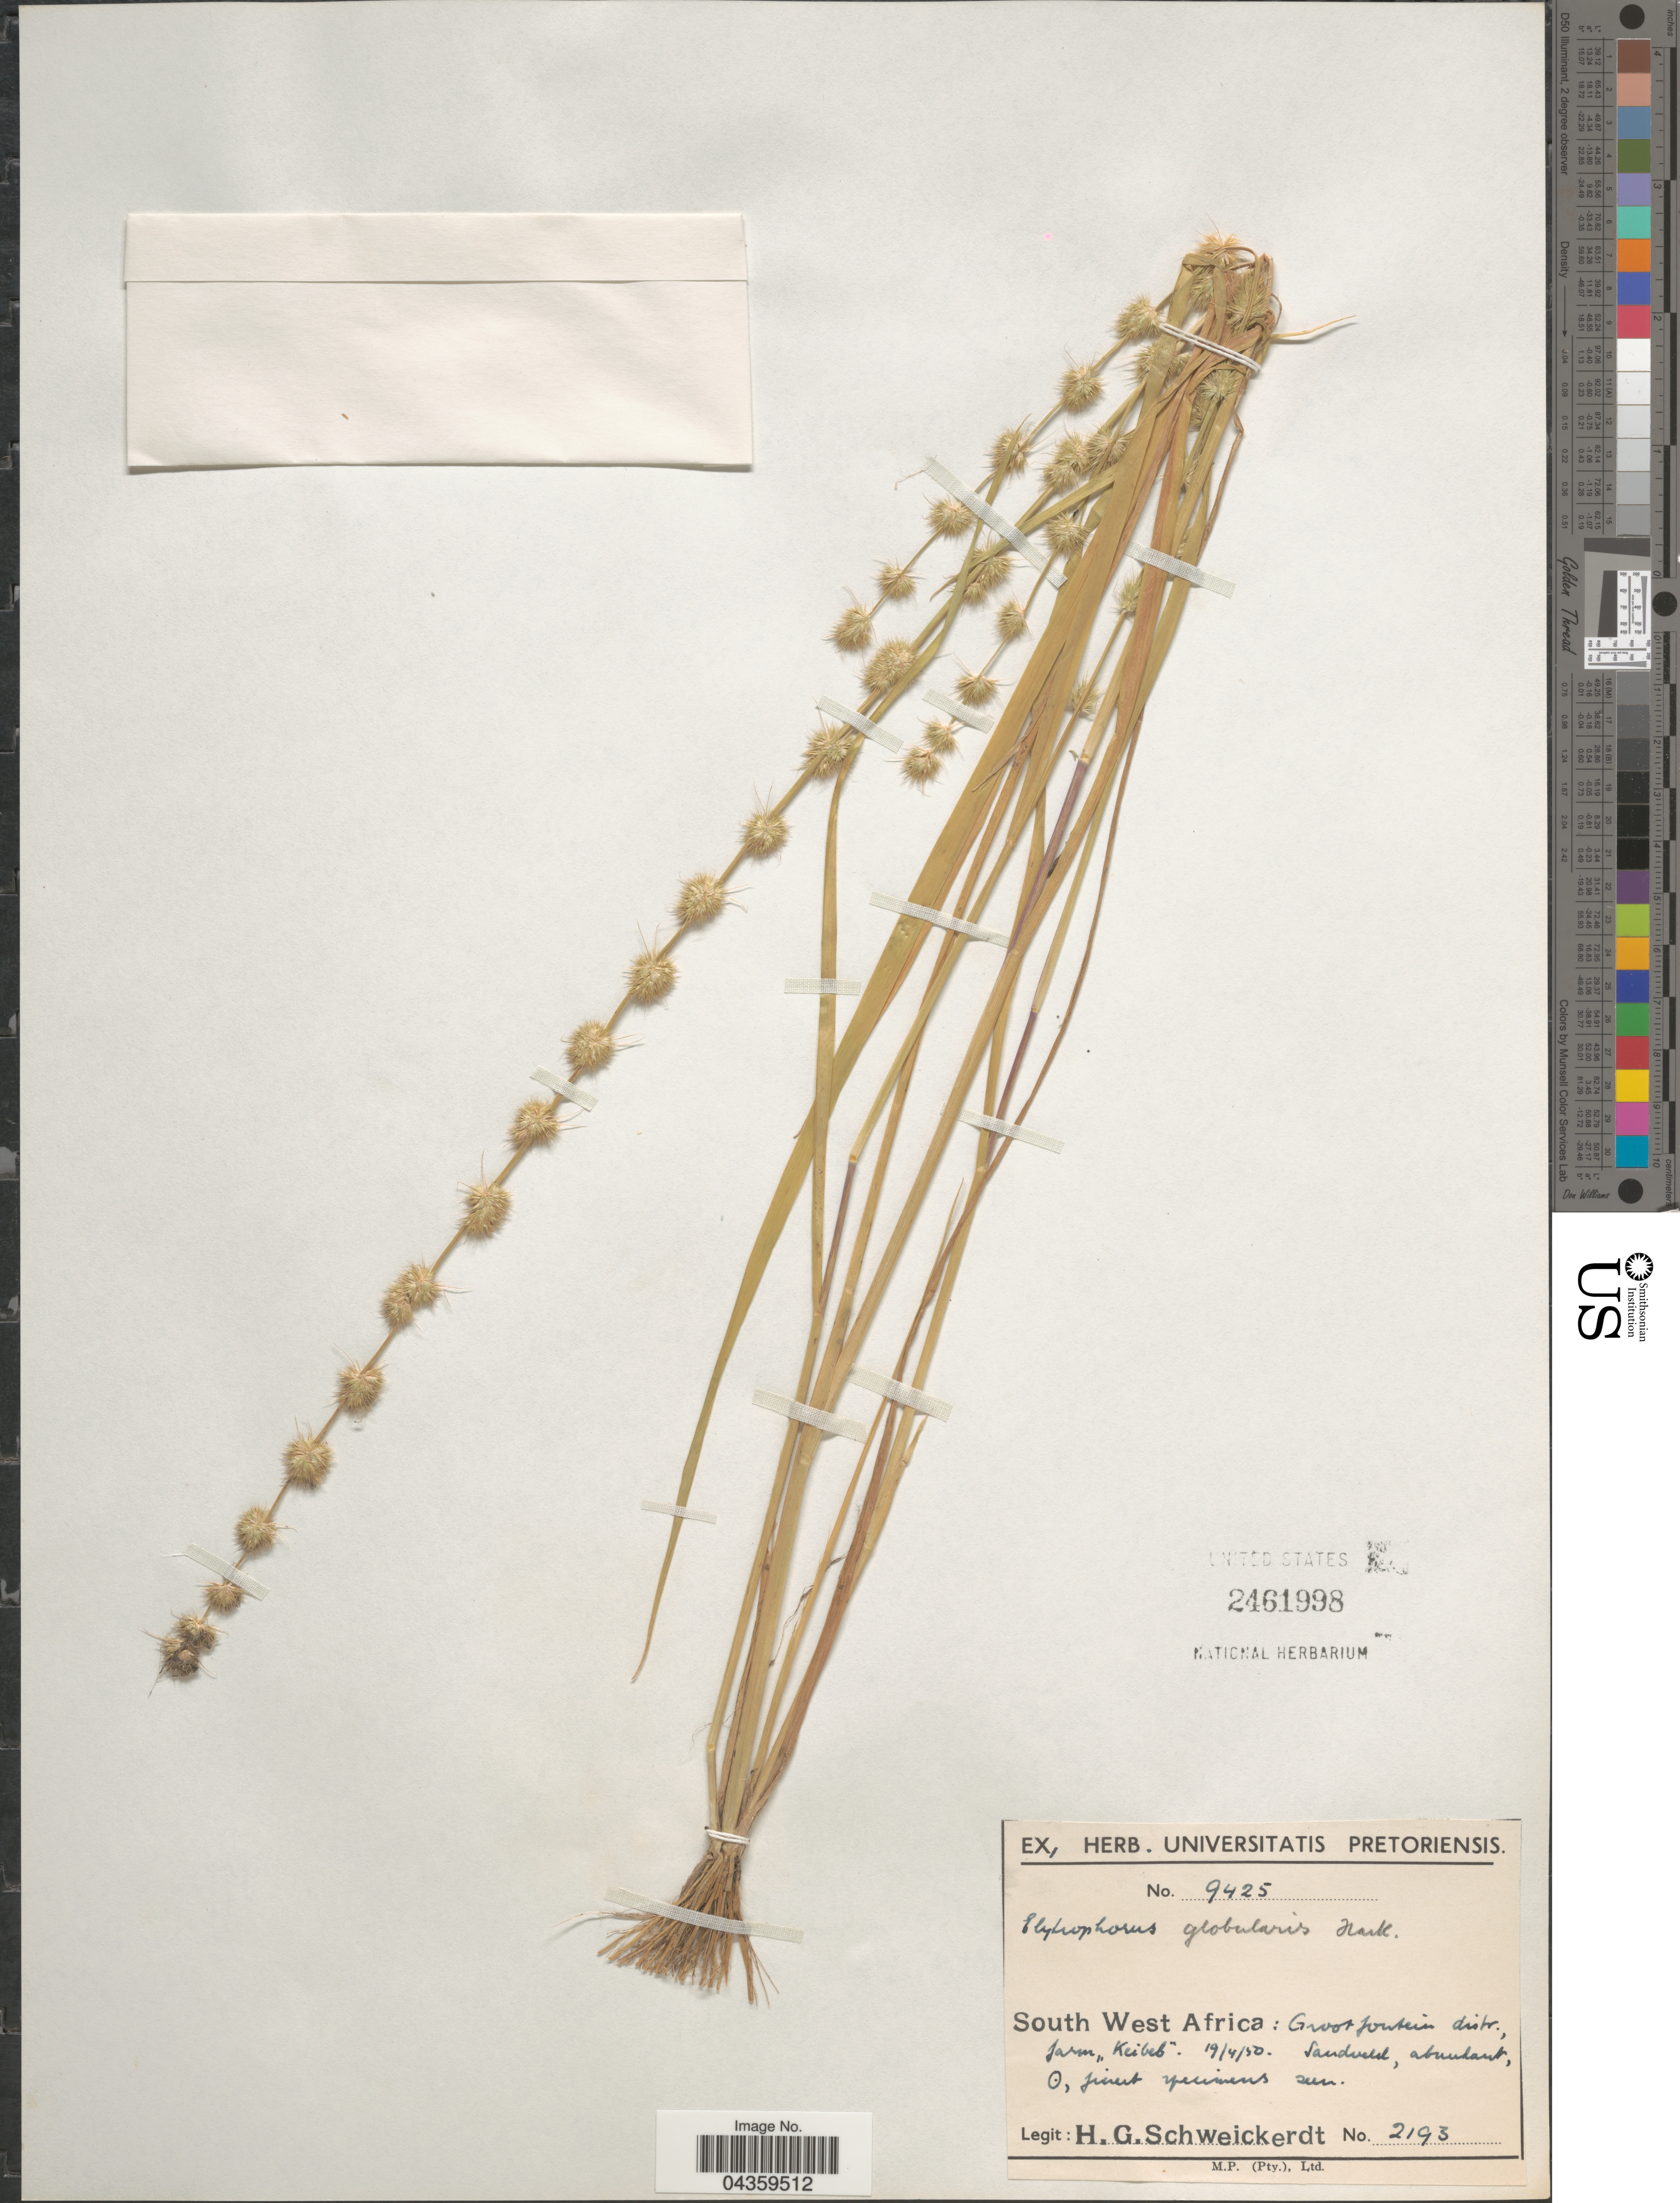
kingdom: Plantae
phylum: Tracheophyta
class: Liliopsida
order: Poales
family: Poaceae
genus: Elytrophorus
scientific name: Elytrophorus globularis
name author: Hack.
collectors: H. Schweickerdt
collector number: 2193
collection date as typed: Transcribed d/m/y: 19/4/50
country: Namibia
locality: South West Africa: Grootfontein distr., farm "Keibeb".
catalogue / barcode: US 2461998